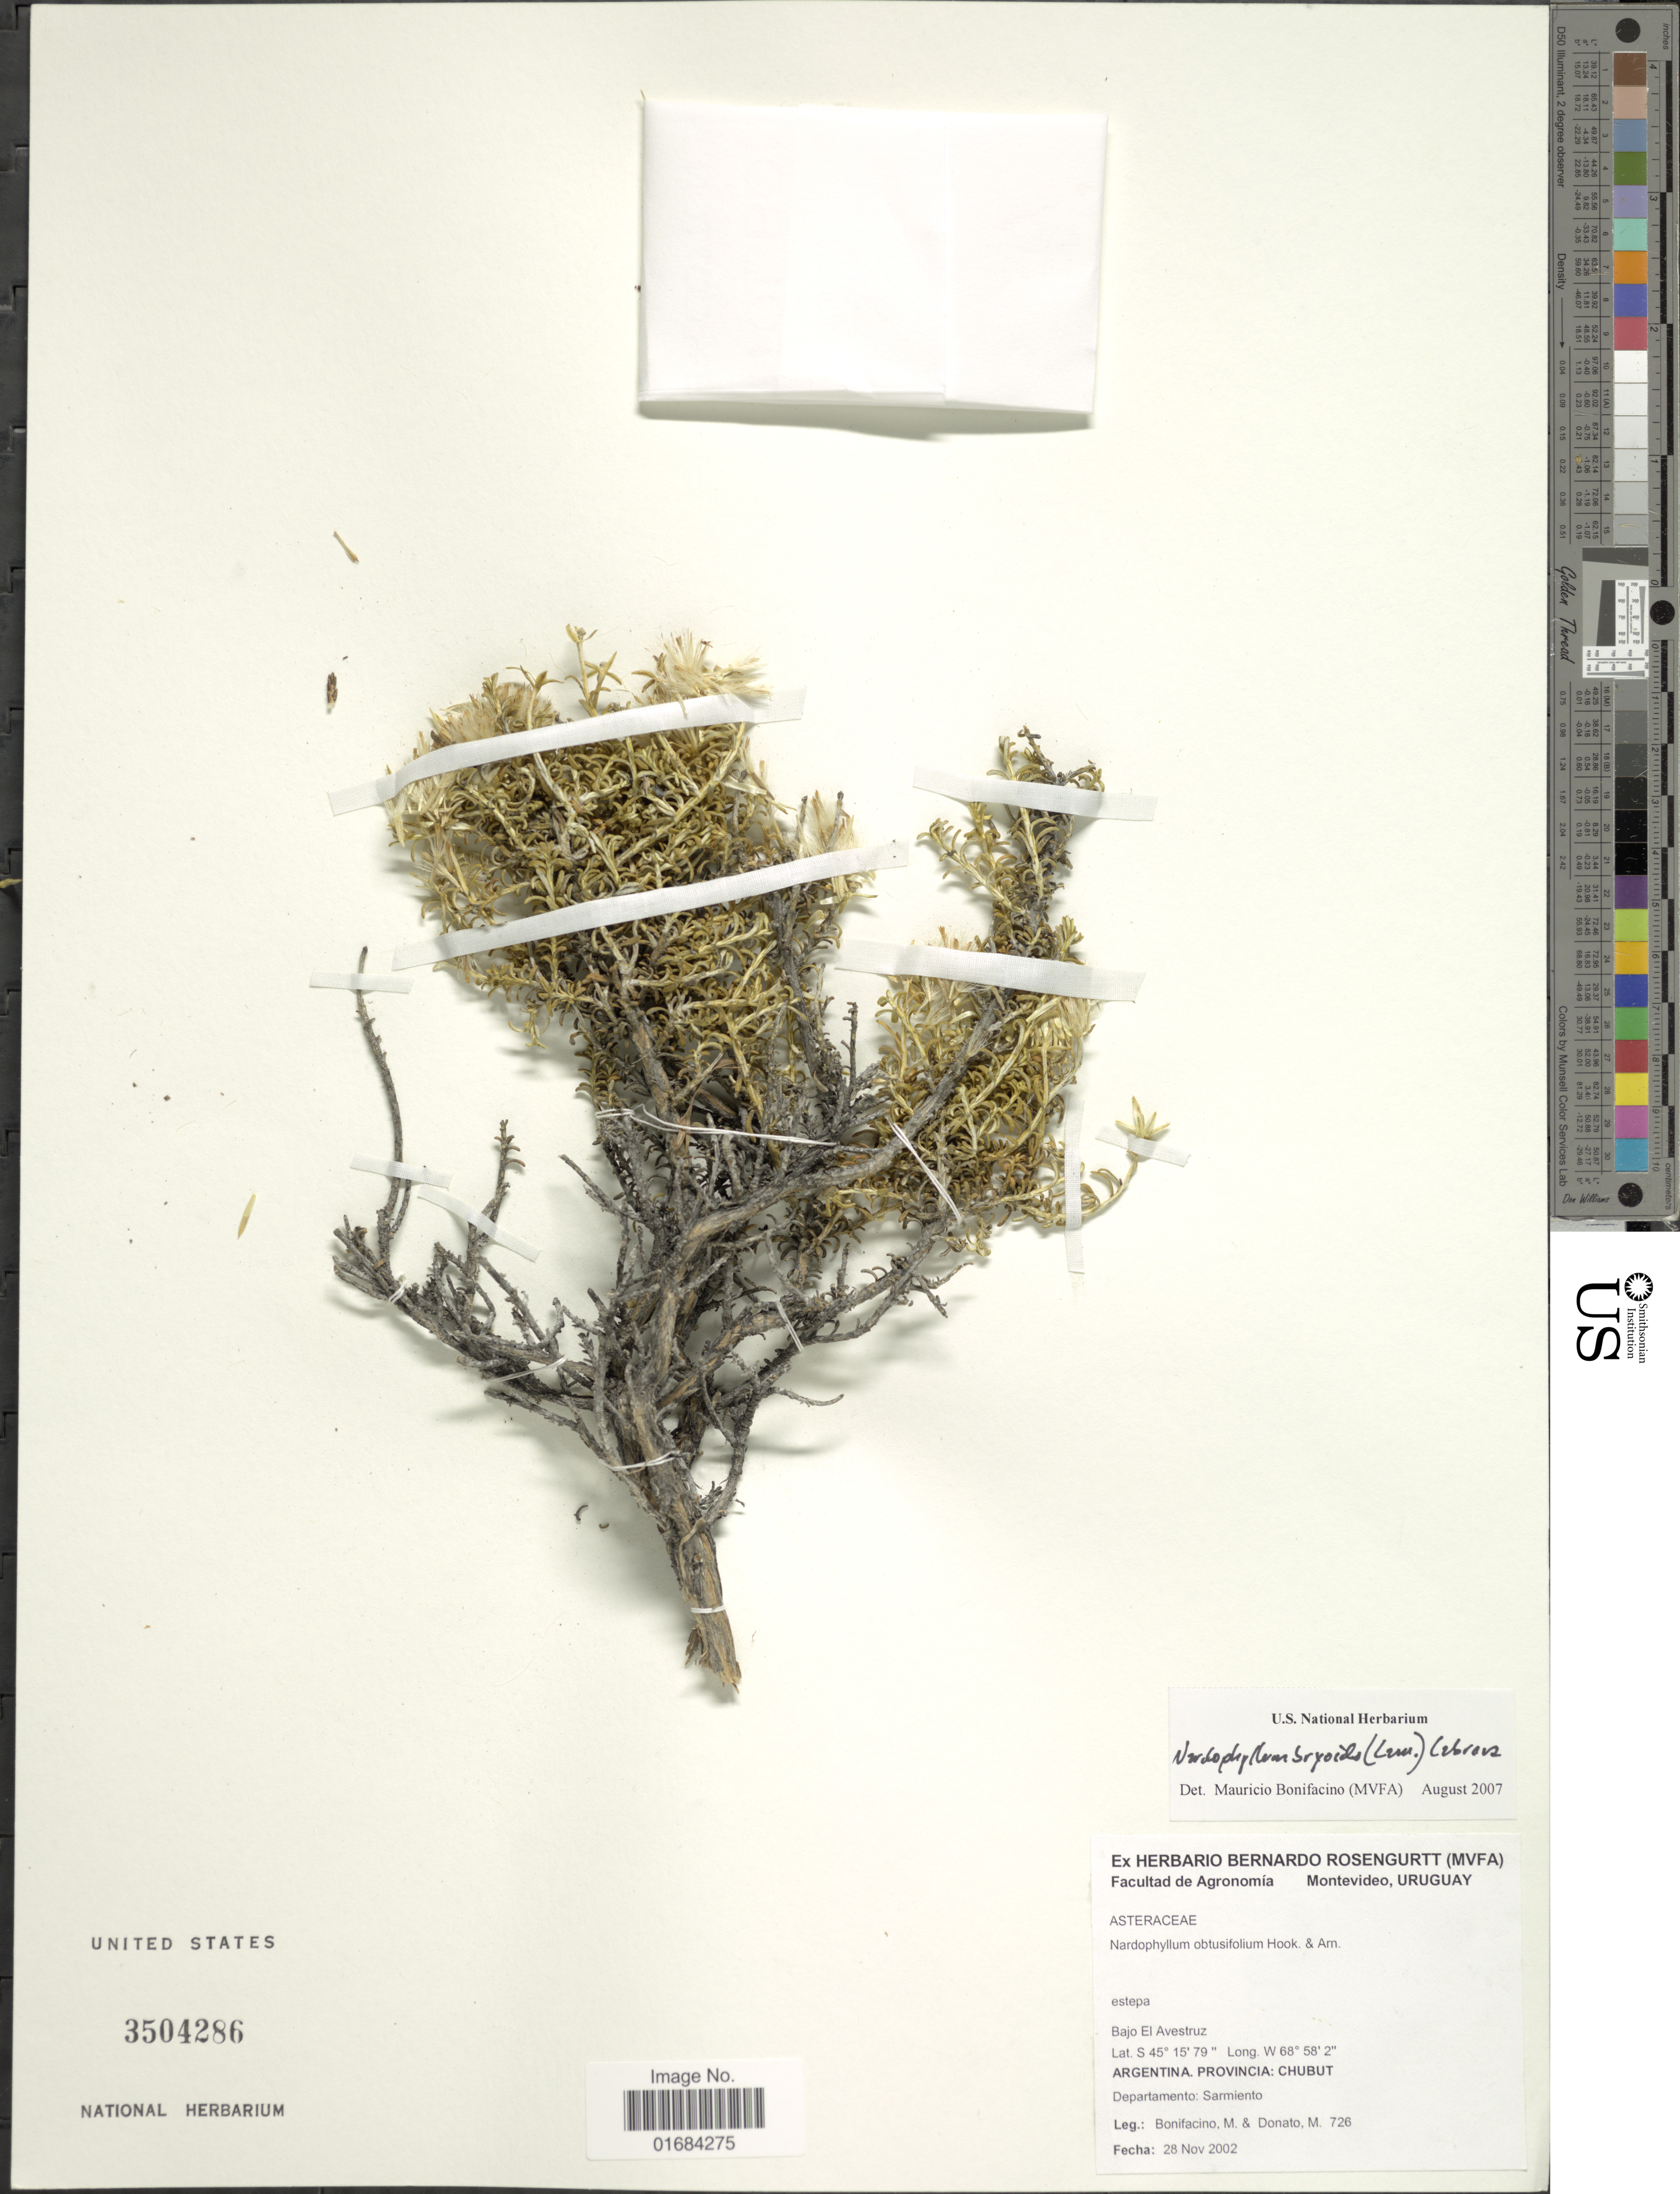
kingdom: Plantae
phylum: Tracheophyta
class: Magnoliopsida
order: Asterales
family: Asteraceae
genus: Nardophyllum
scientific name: Nardophyllum bryoides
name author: (Lam.) Cabrera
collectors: M. Bonifacino & M. Donato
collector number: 0726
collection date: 2002-11-28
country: Argentina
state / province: Chubut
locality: Bajo El Avestruz, Departamento: Samiento.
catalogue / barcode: US 3504286